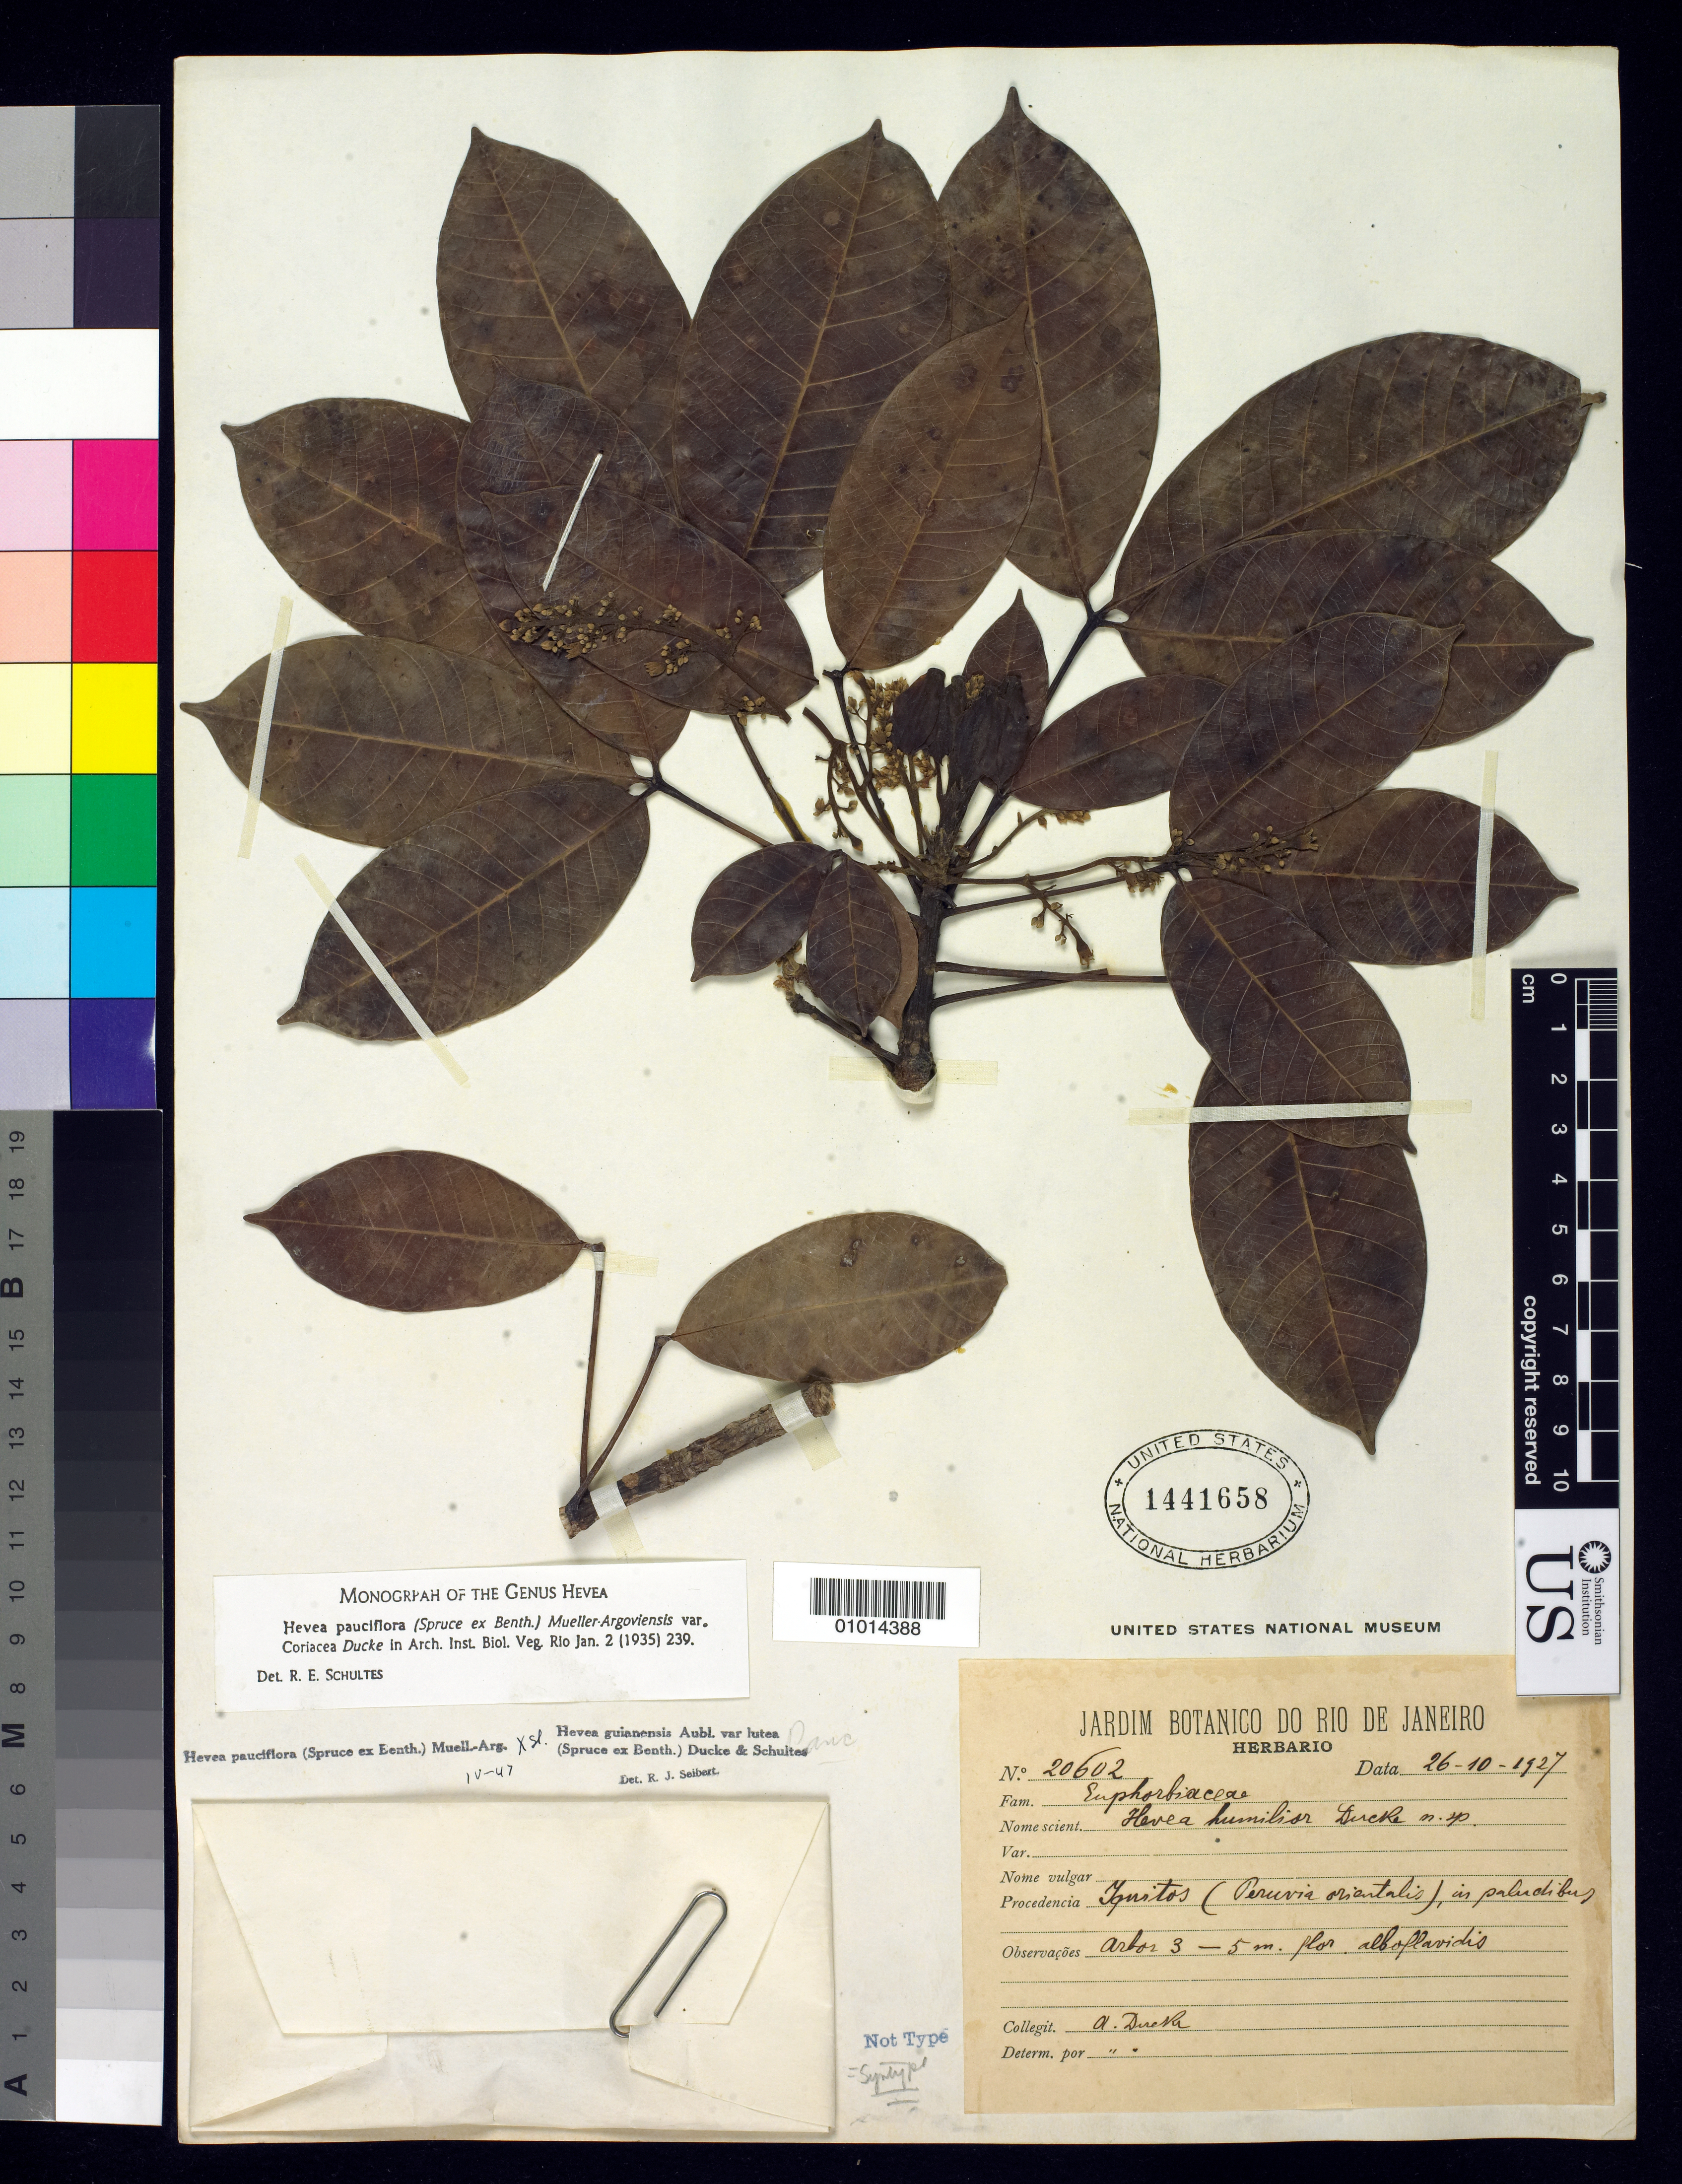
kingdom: Plantae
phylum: Tracheophyta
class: Magnoliopsida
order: Malpighiales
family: Euphorbiaceae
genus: Hevea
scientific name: Hevea humilior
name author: Ducke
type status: Isosyntype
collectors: A. Ducke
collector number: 20602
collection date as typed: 26-10-1927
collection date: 1927-10-26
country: Peru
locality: Iquitos.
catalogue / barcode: US 1441658